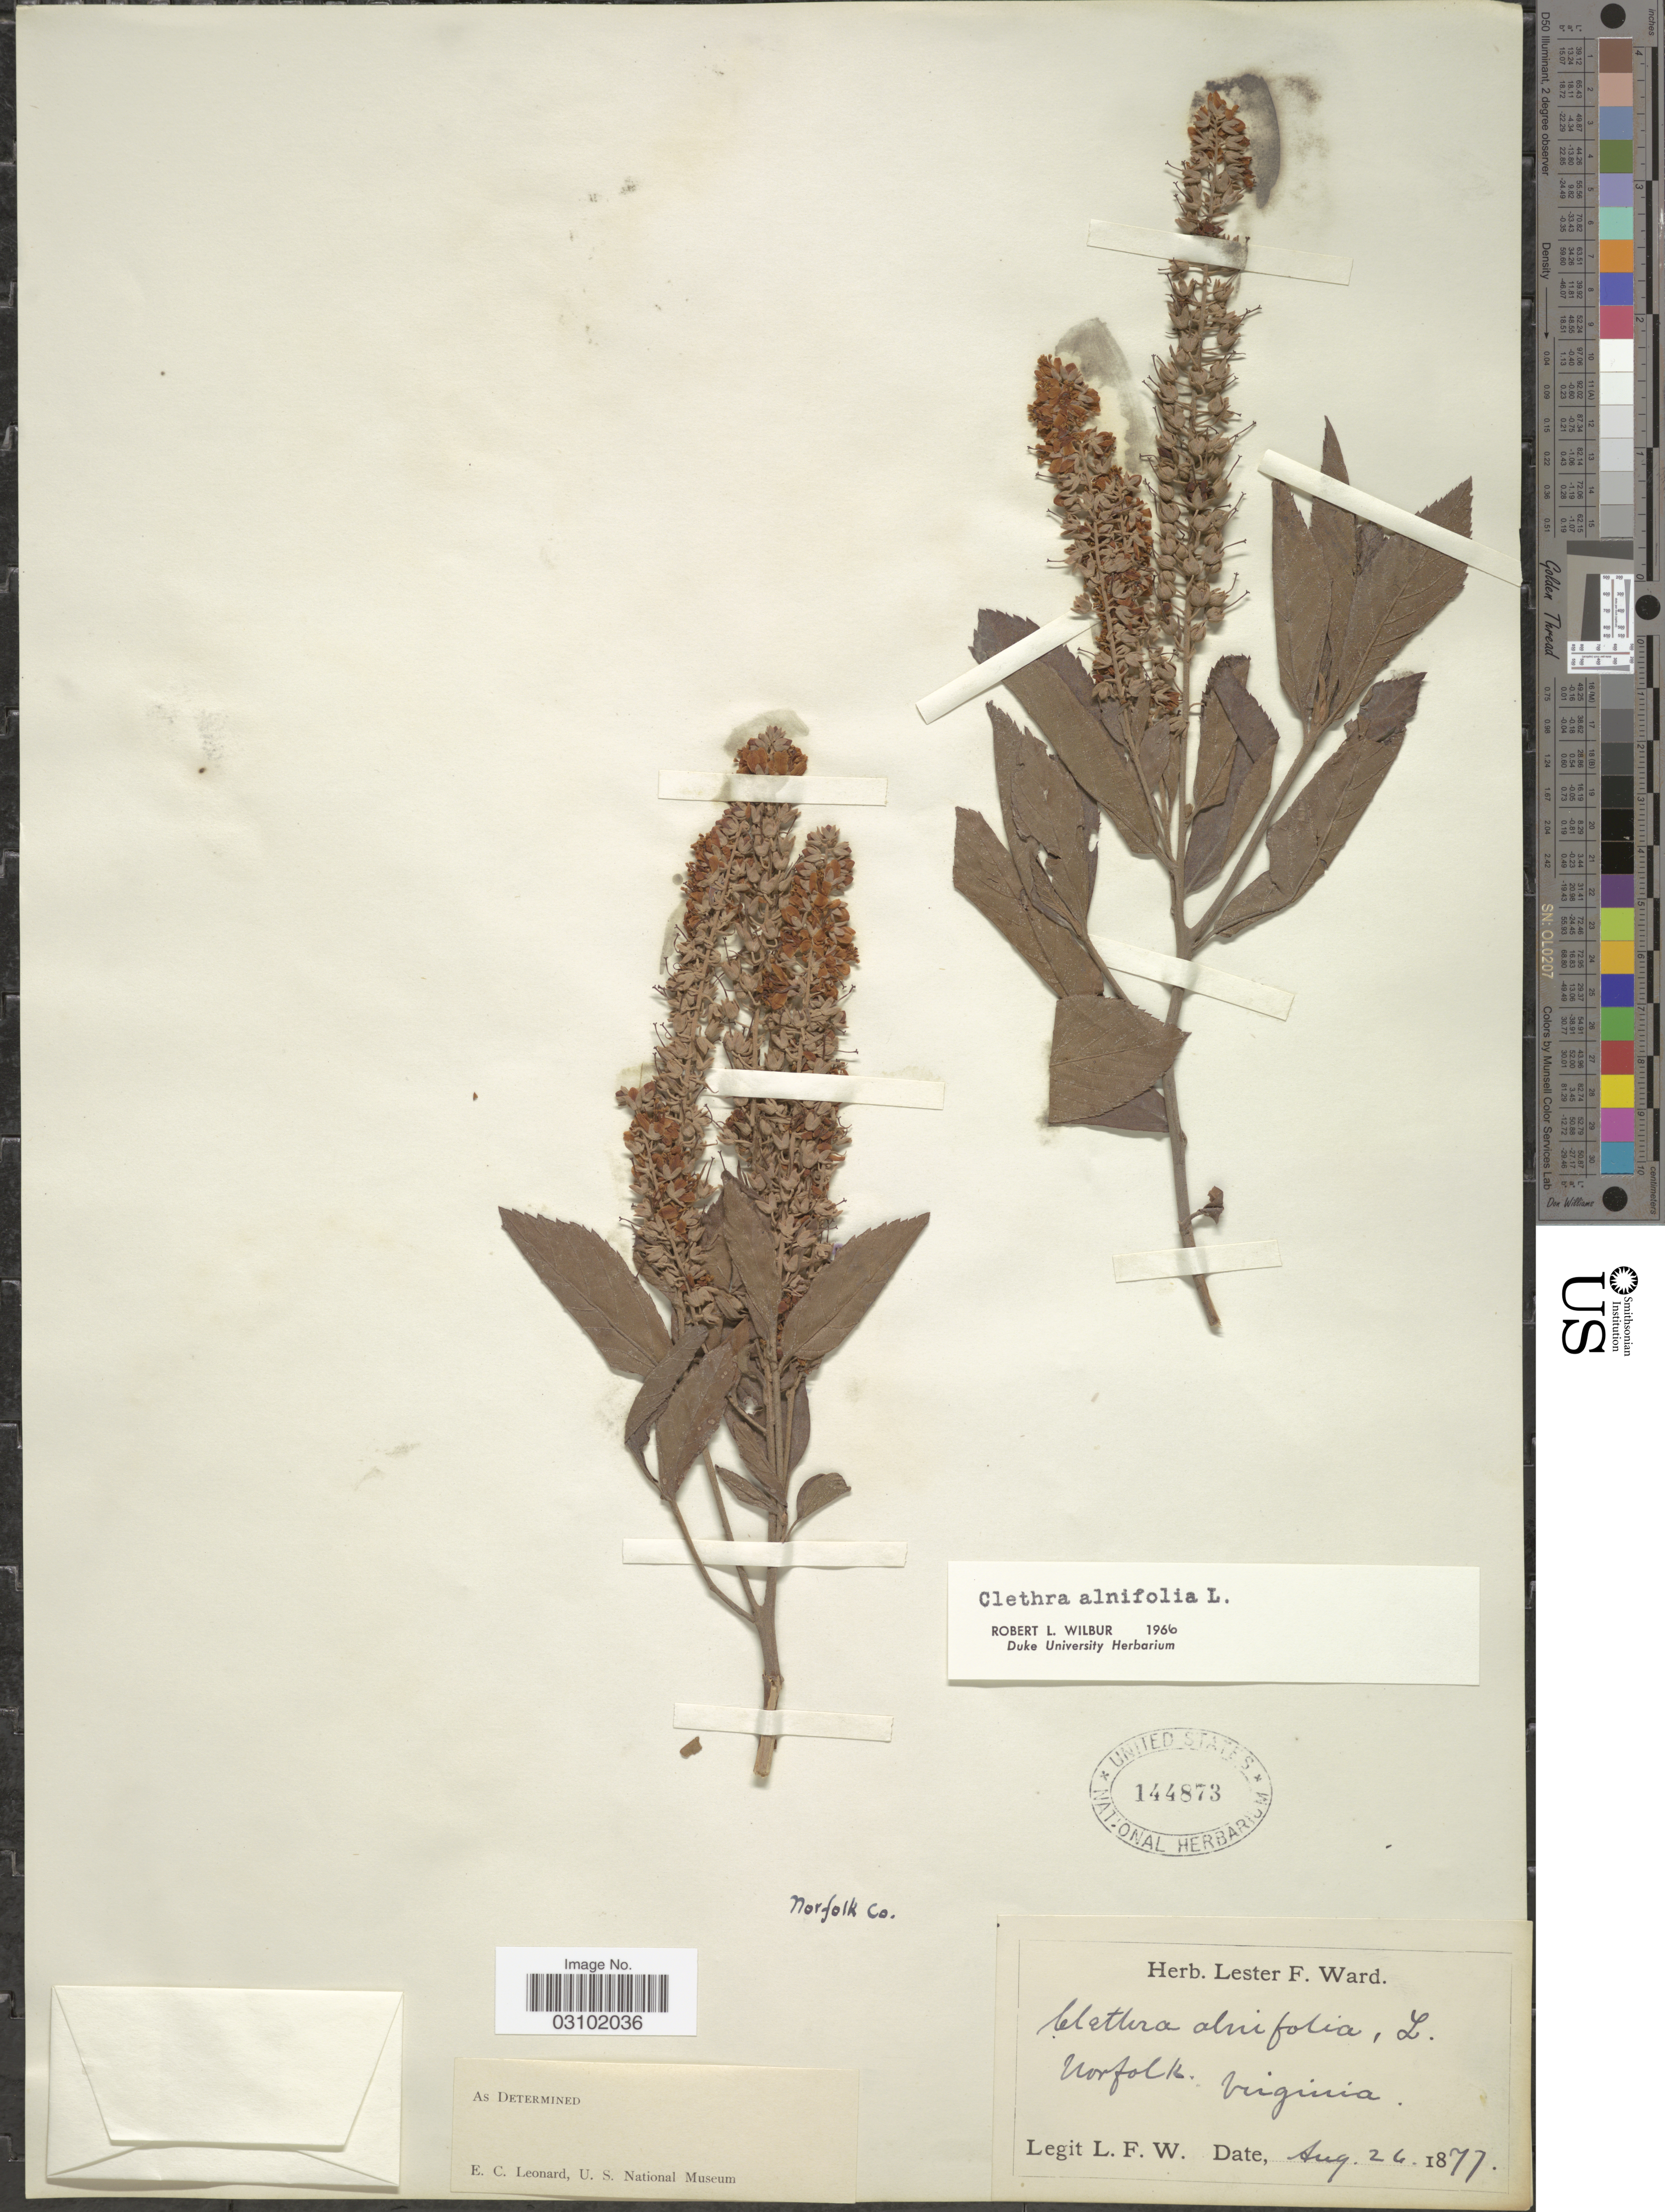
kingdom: Plantae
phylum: Tracheophyta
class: Magnoliopsida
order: Ericales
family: Clethraceae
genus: Clethra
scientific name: Clethra alnifolia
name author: L.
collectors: L. F. Ward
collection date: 1877-08-26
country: United States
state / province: Virginia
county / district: City of Norfolk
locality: Norfolk Co. Norfolk.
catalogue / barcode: US 144873